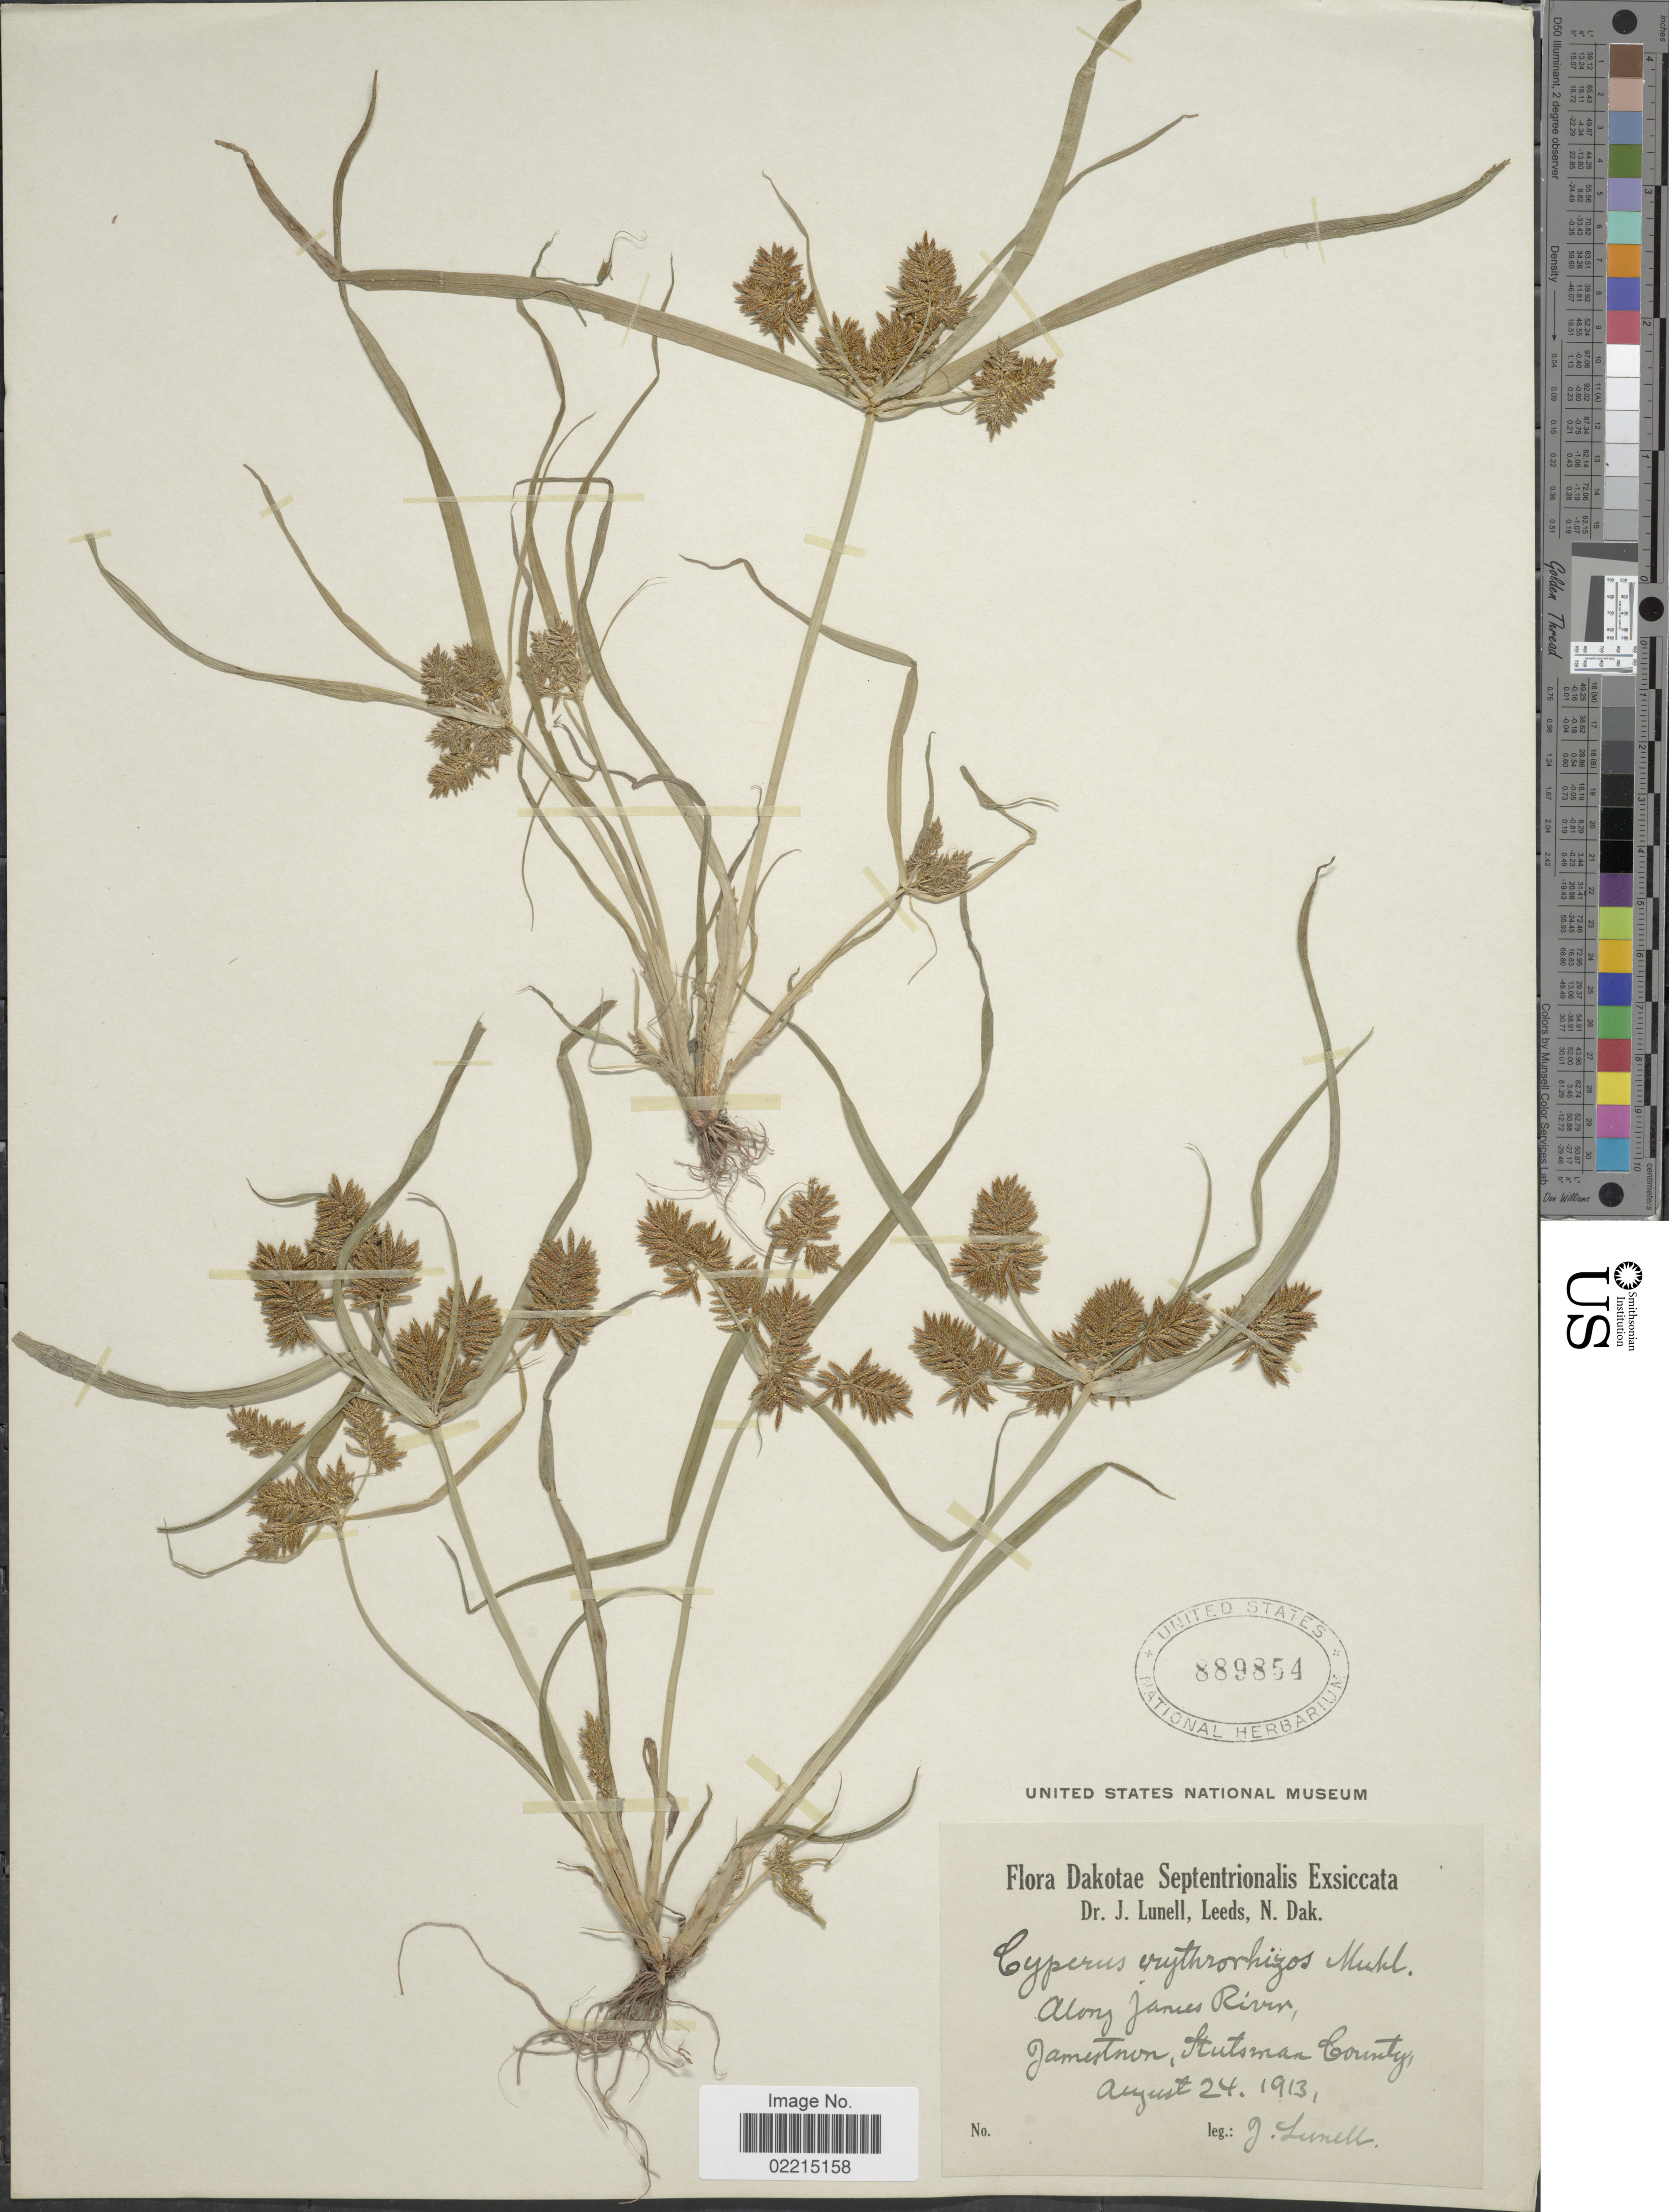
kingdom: Plantae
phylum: Tracheophyta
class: Liliopsida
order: Poales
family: Cyperaceae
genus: Cyperus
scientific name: Cyperus erythrorhizos Muhl.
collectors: J. Lunell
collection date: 1913-08-24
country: United States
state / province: North Dakota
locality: Dakotae Septentrionalis. Along James River, Jamestown, Stutsman County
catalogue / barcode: US 889854